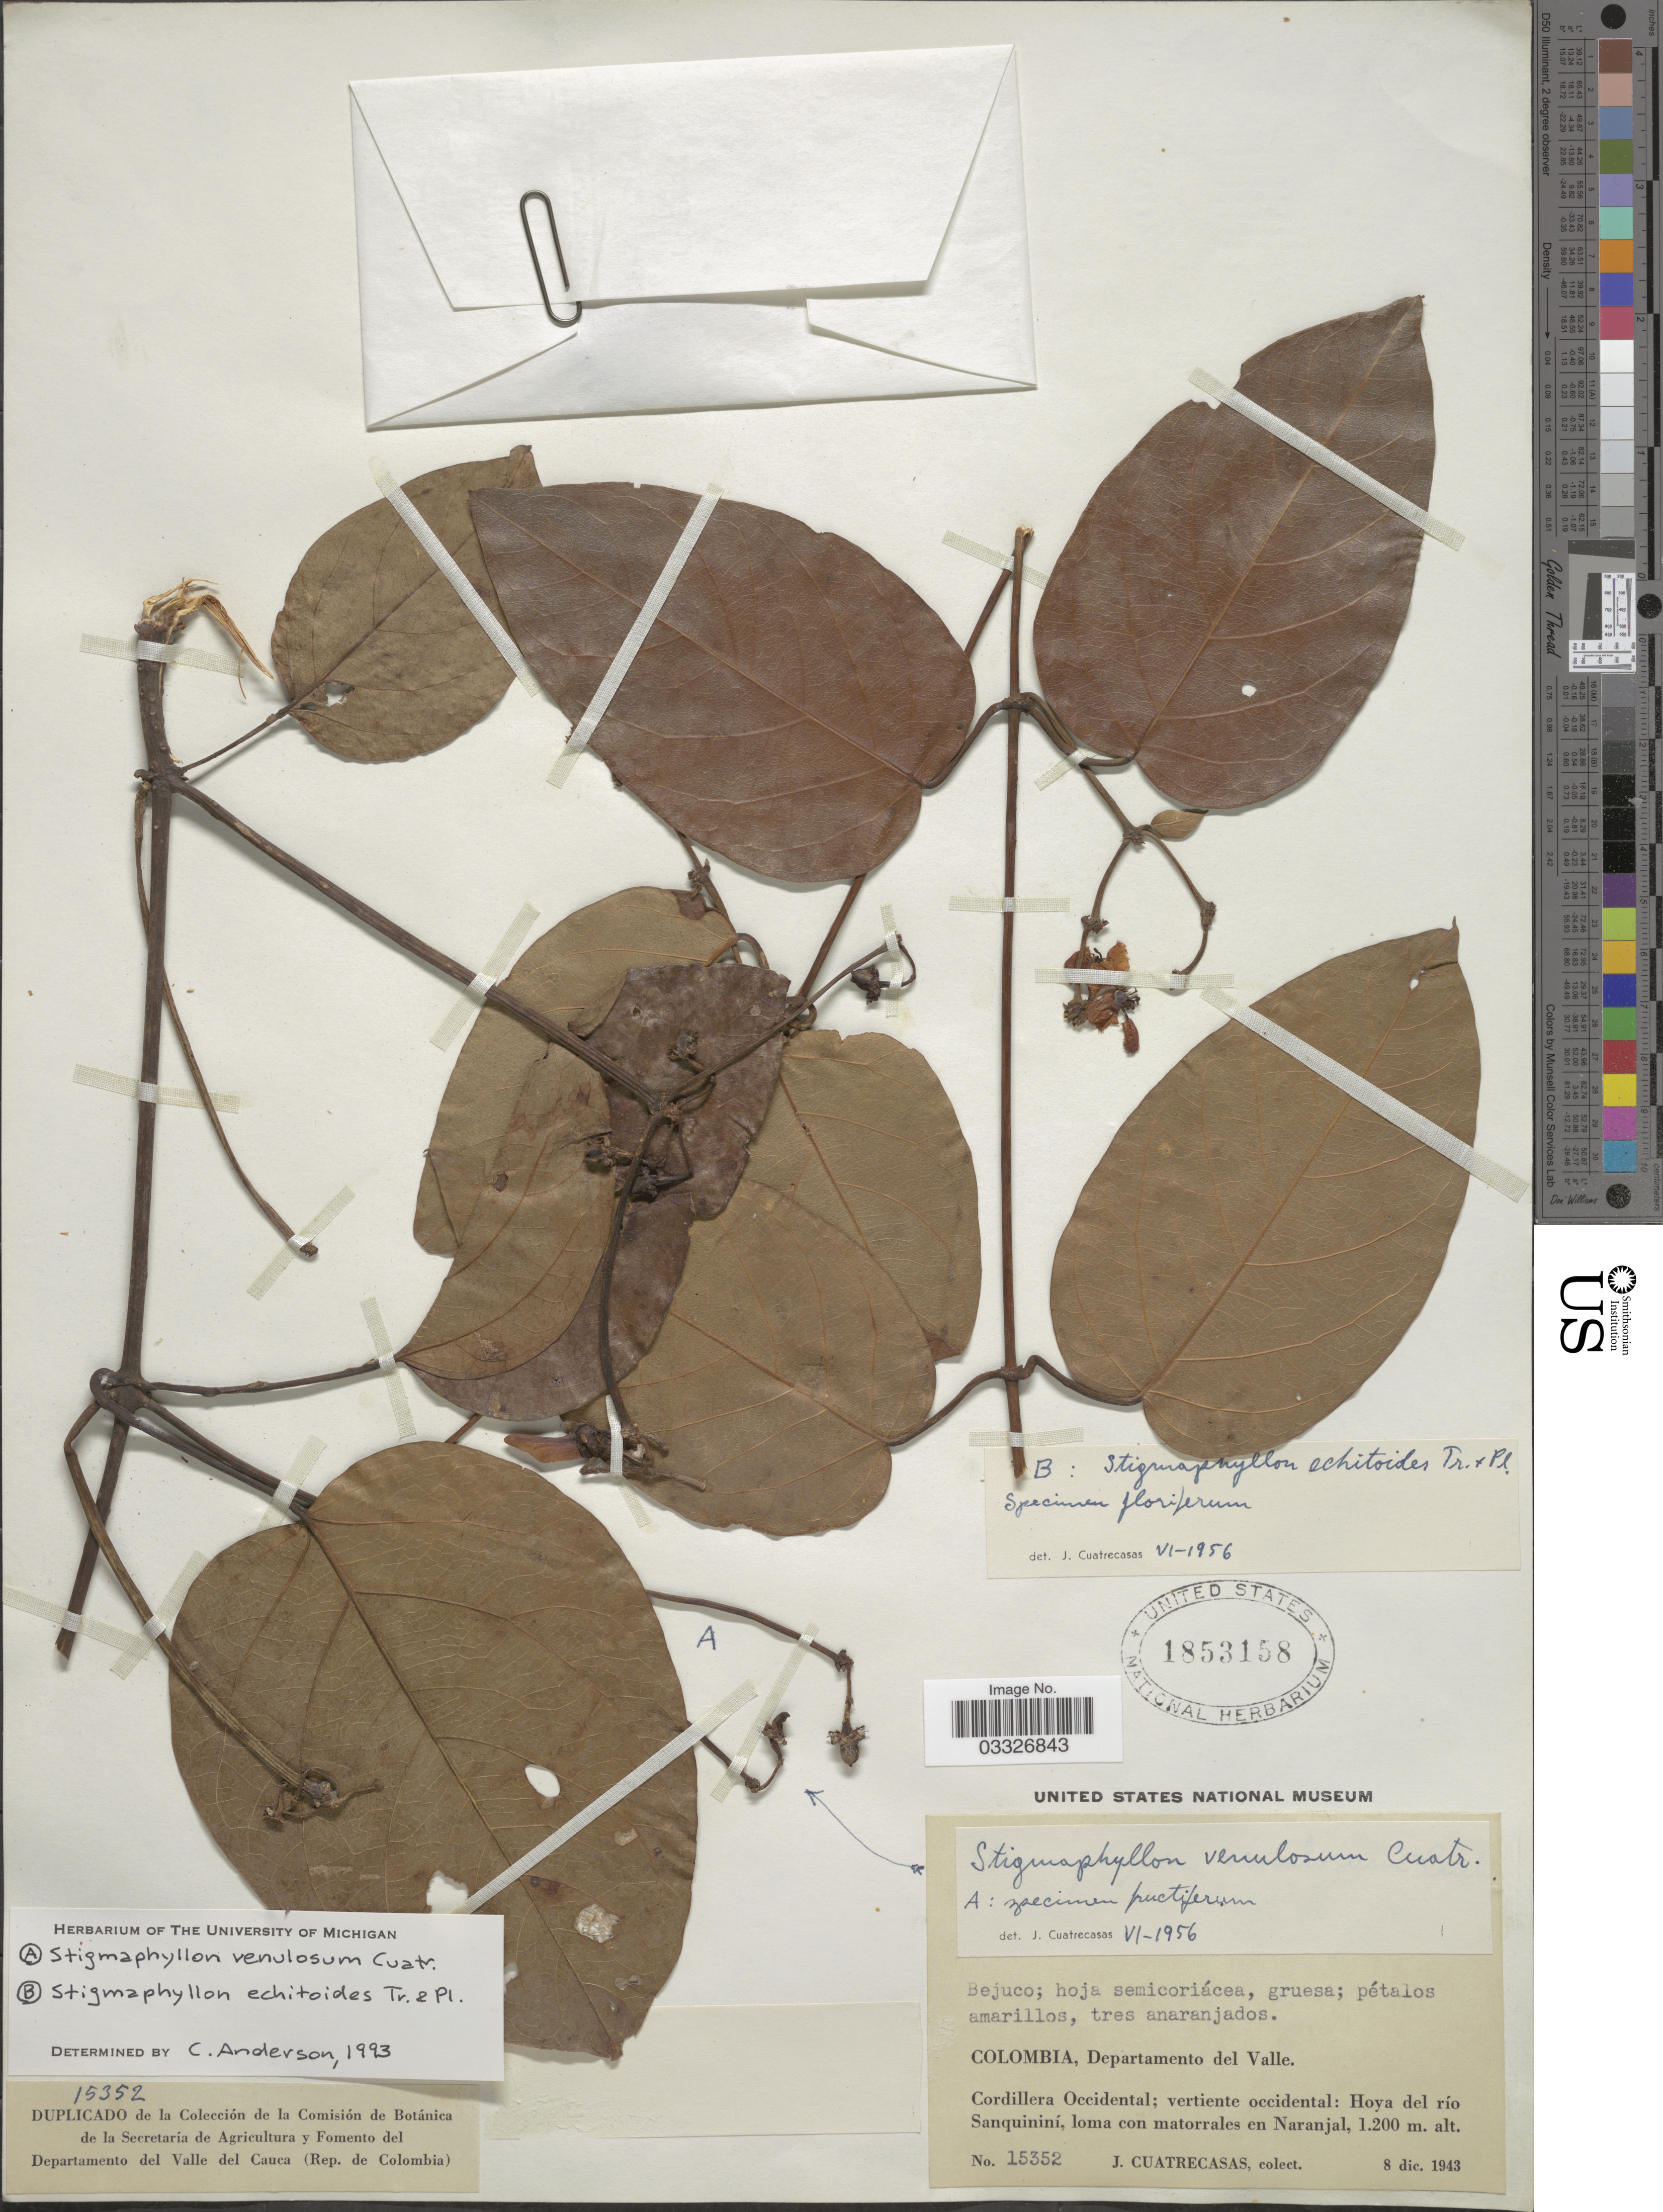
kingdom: Plantae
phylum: Tracheophyta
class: Magnoliopsida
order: Malpighiales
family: Malpighiaceae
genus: Stigmaphyllon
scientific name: Stigmaphyllon venulosum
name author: Cuatrec.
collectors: J. Cuatrecasas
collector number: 15352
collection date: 1943-12-08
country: Colombia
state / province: Valle del Cauca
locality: Departamento del Valle. Cordillera Occidental; vertiente occidental: Hoya del río Sanquininí, loma con matorrales en Naranjal.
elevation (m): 1200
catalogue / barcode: US 1853158